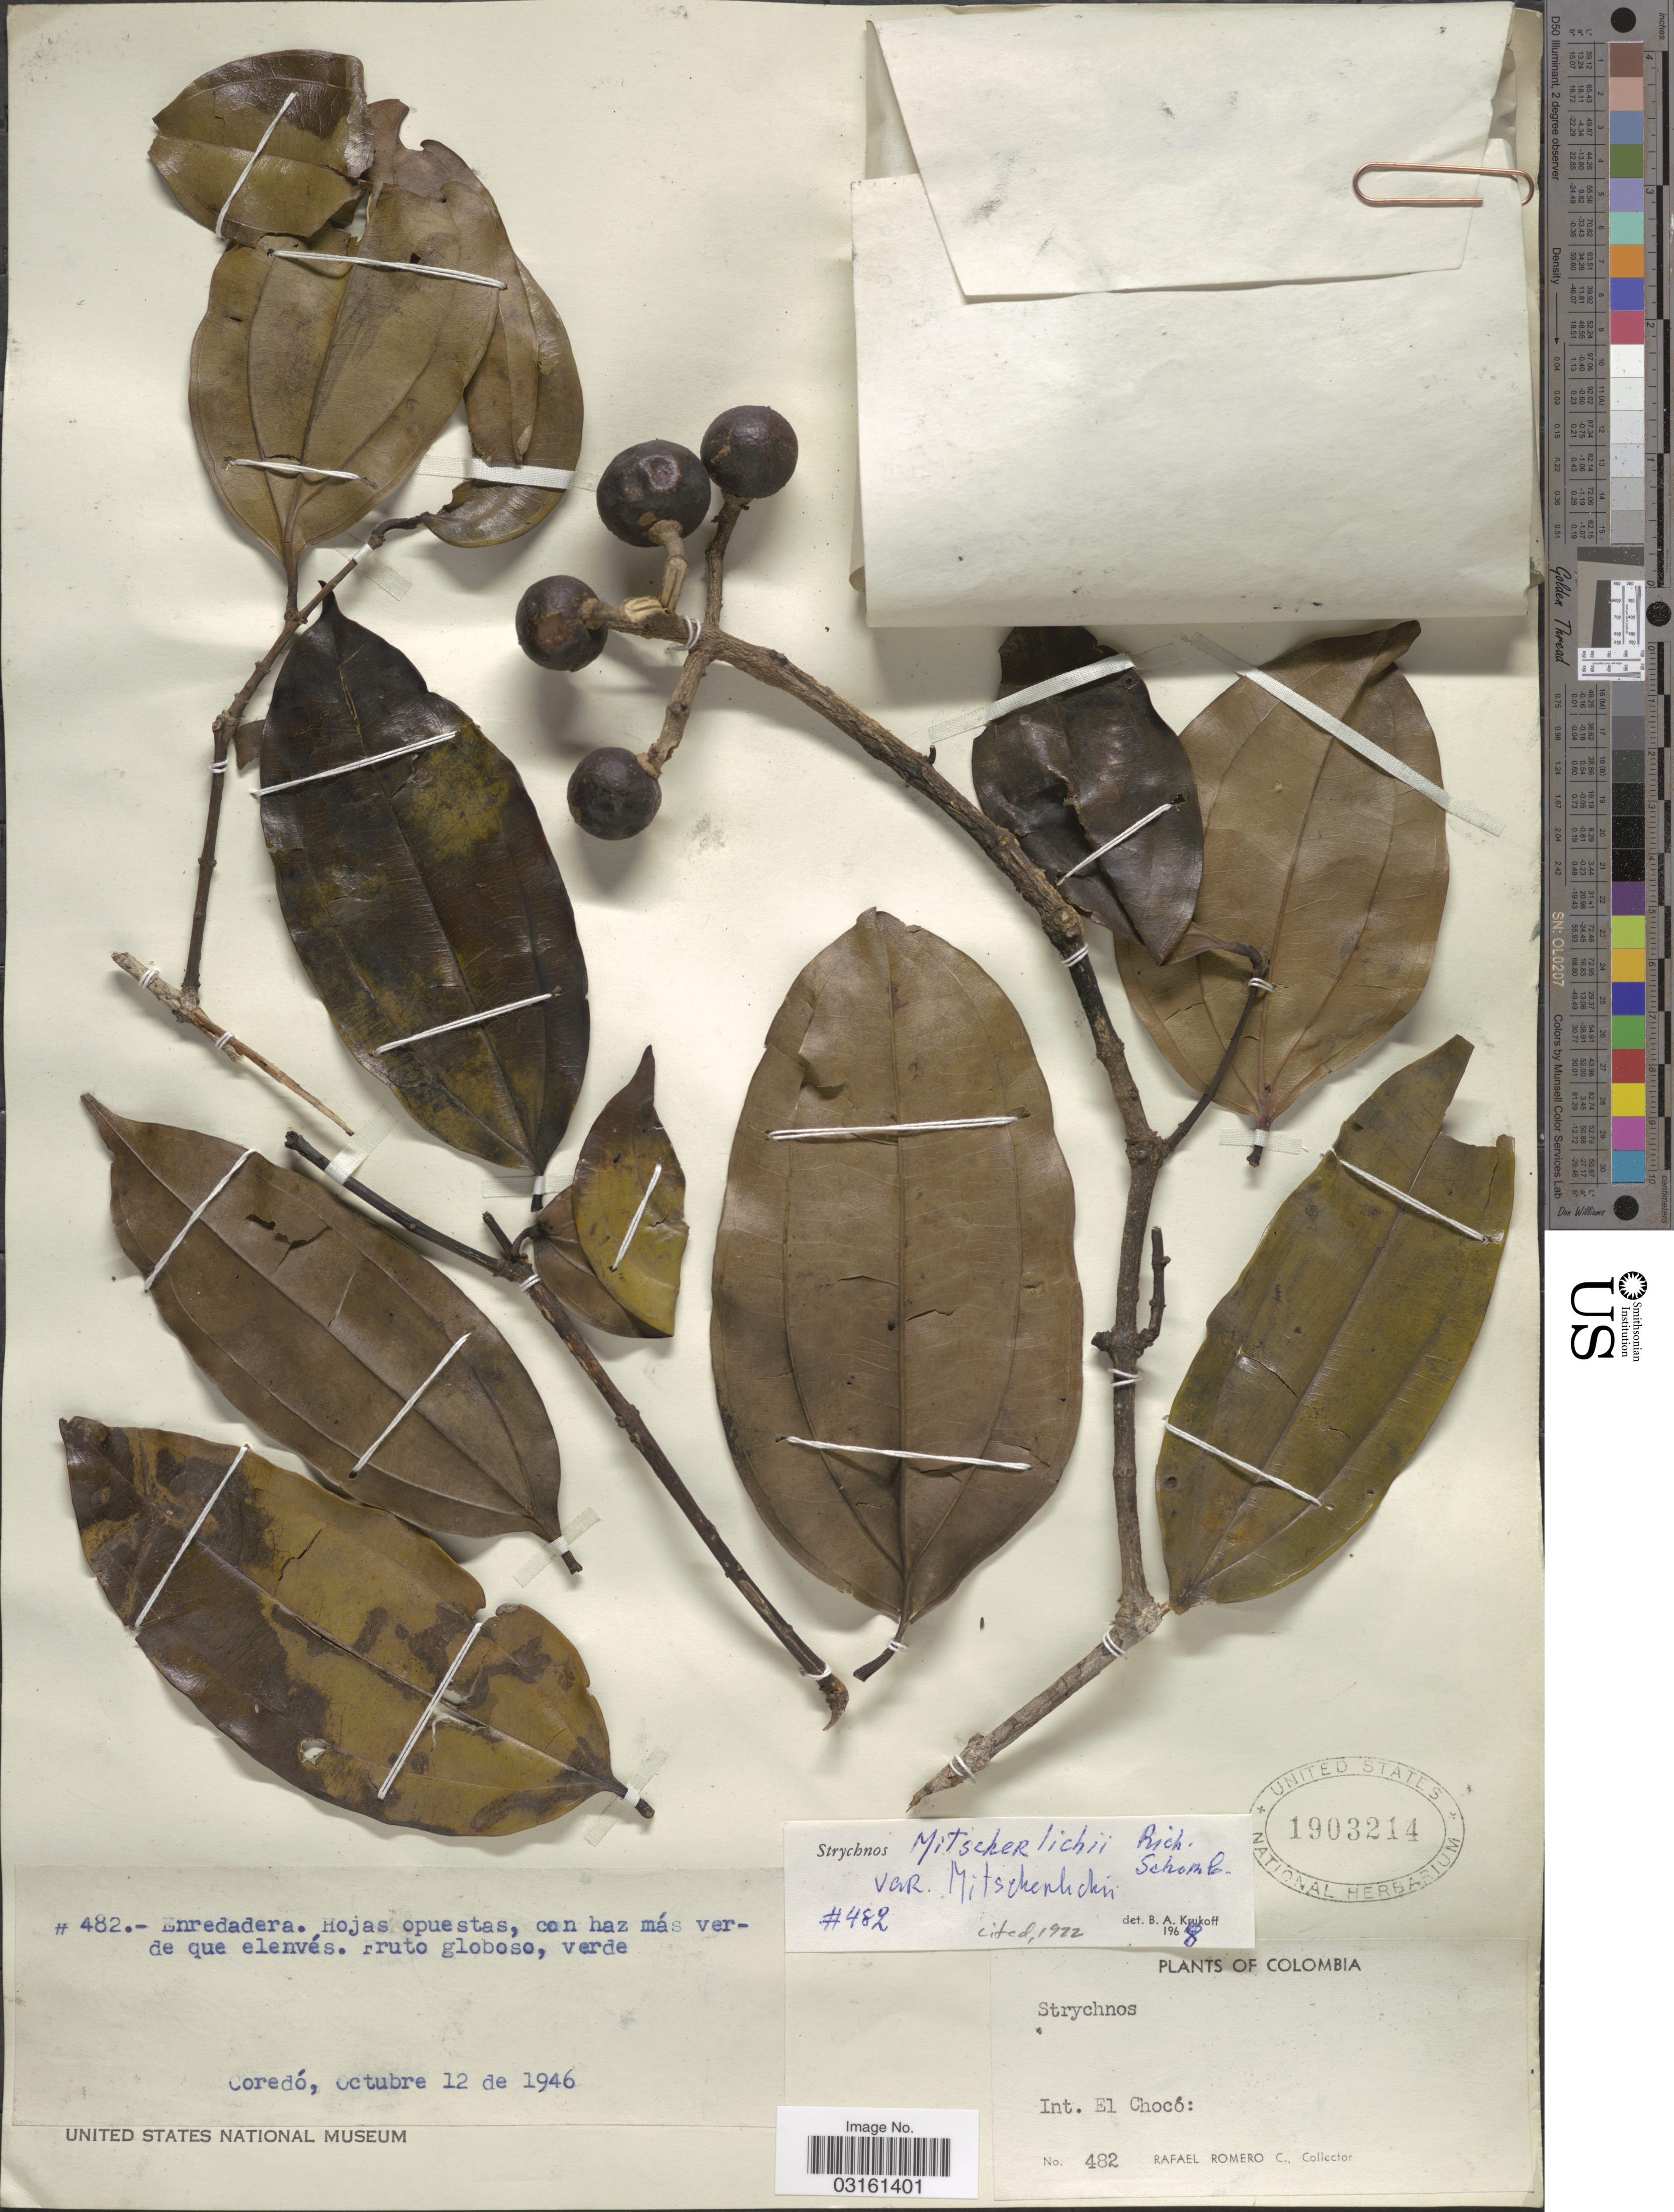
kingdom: Plantae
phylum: Tracheophyta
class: Magnoliopsida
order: Gentianales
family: Loganiaceae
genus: Strychnos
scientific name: Strychnos mitscherlichii var. mitscherlichii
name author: M.R. Schomb.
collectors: R. Romero Castañeda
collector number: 482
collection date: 1946-10-12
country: Colombia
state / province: Chocó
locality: Int. El Chocó: Coredó, Enredadera.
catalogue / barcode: US 1903214